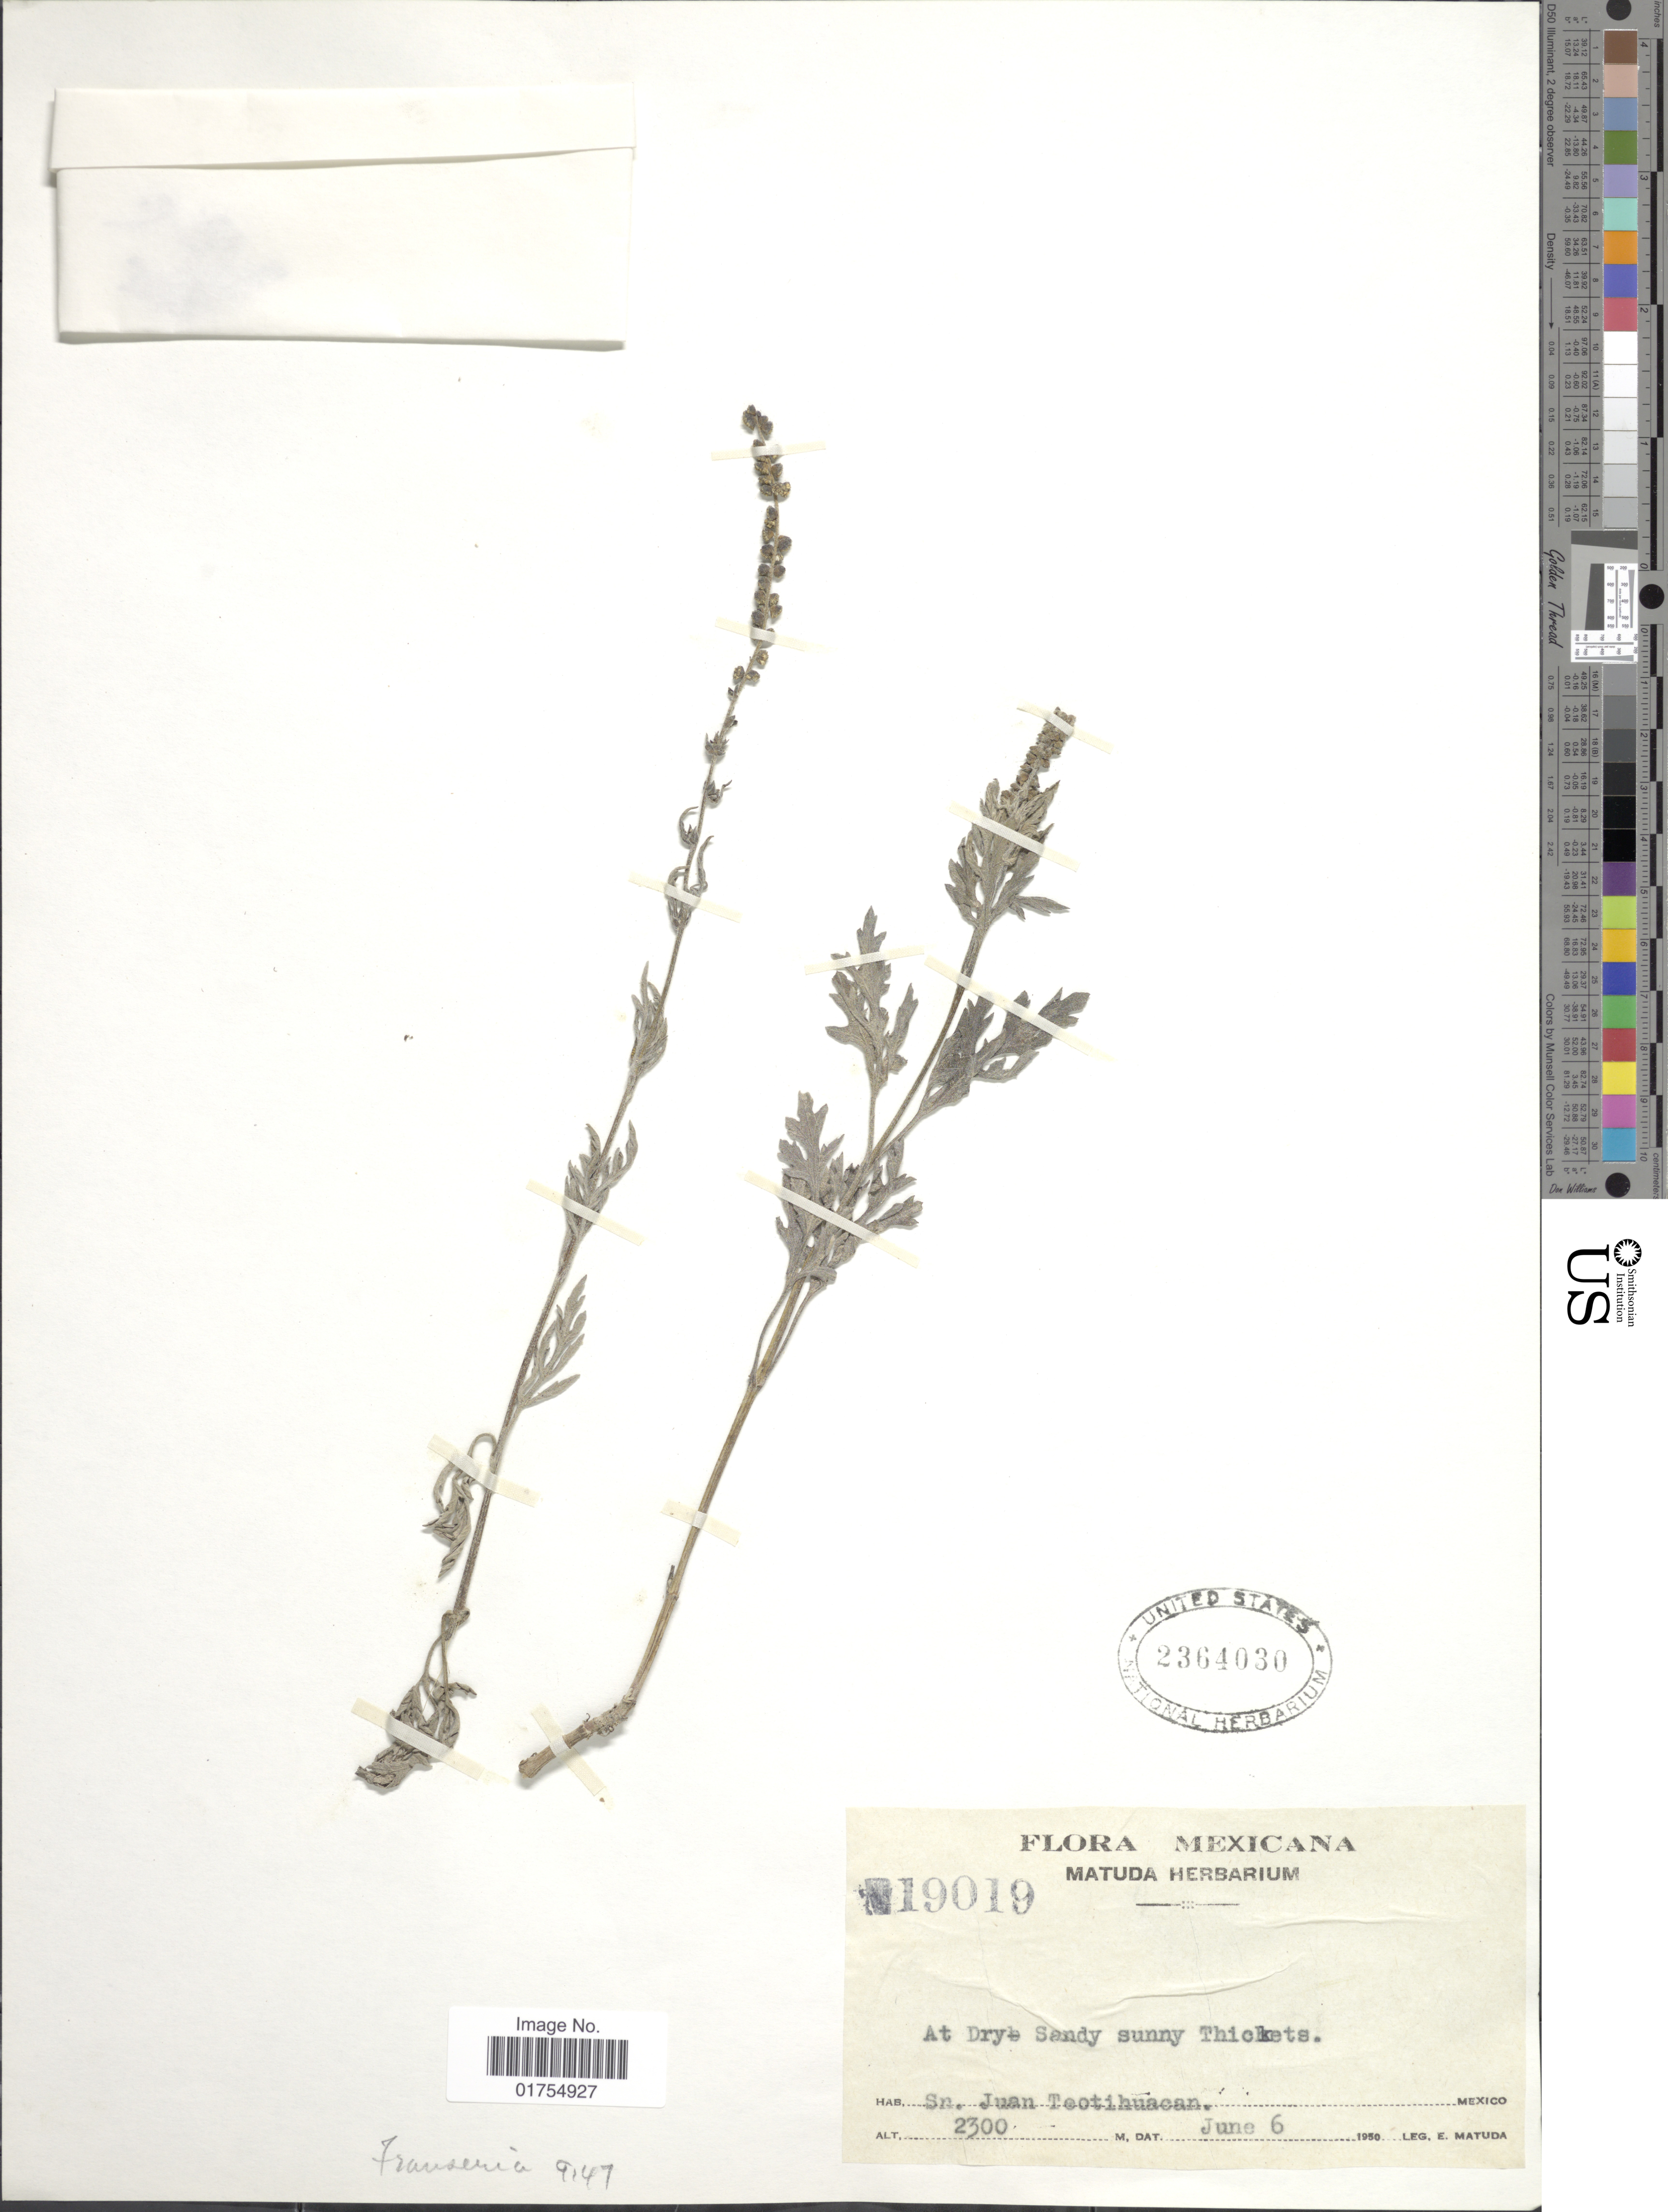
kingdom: Plantae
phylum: Tracheophyta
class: Magnoliopsida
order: Asterales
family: Asteraceae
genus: Franseria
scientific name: Franseria sp.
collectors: E. Matuda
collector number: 19019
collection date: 1950-06-06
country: Mexico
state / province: México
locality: Sn. Juan Teotihuacan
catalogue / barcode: US 2364030